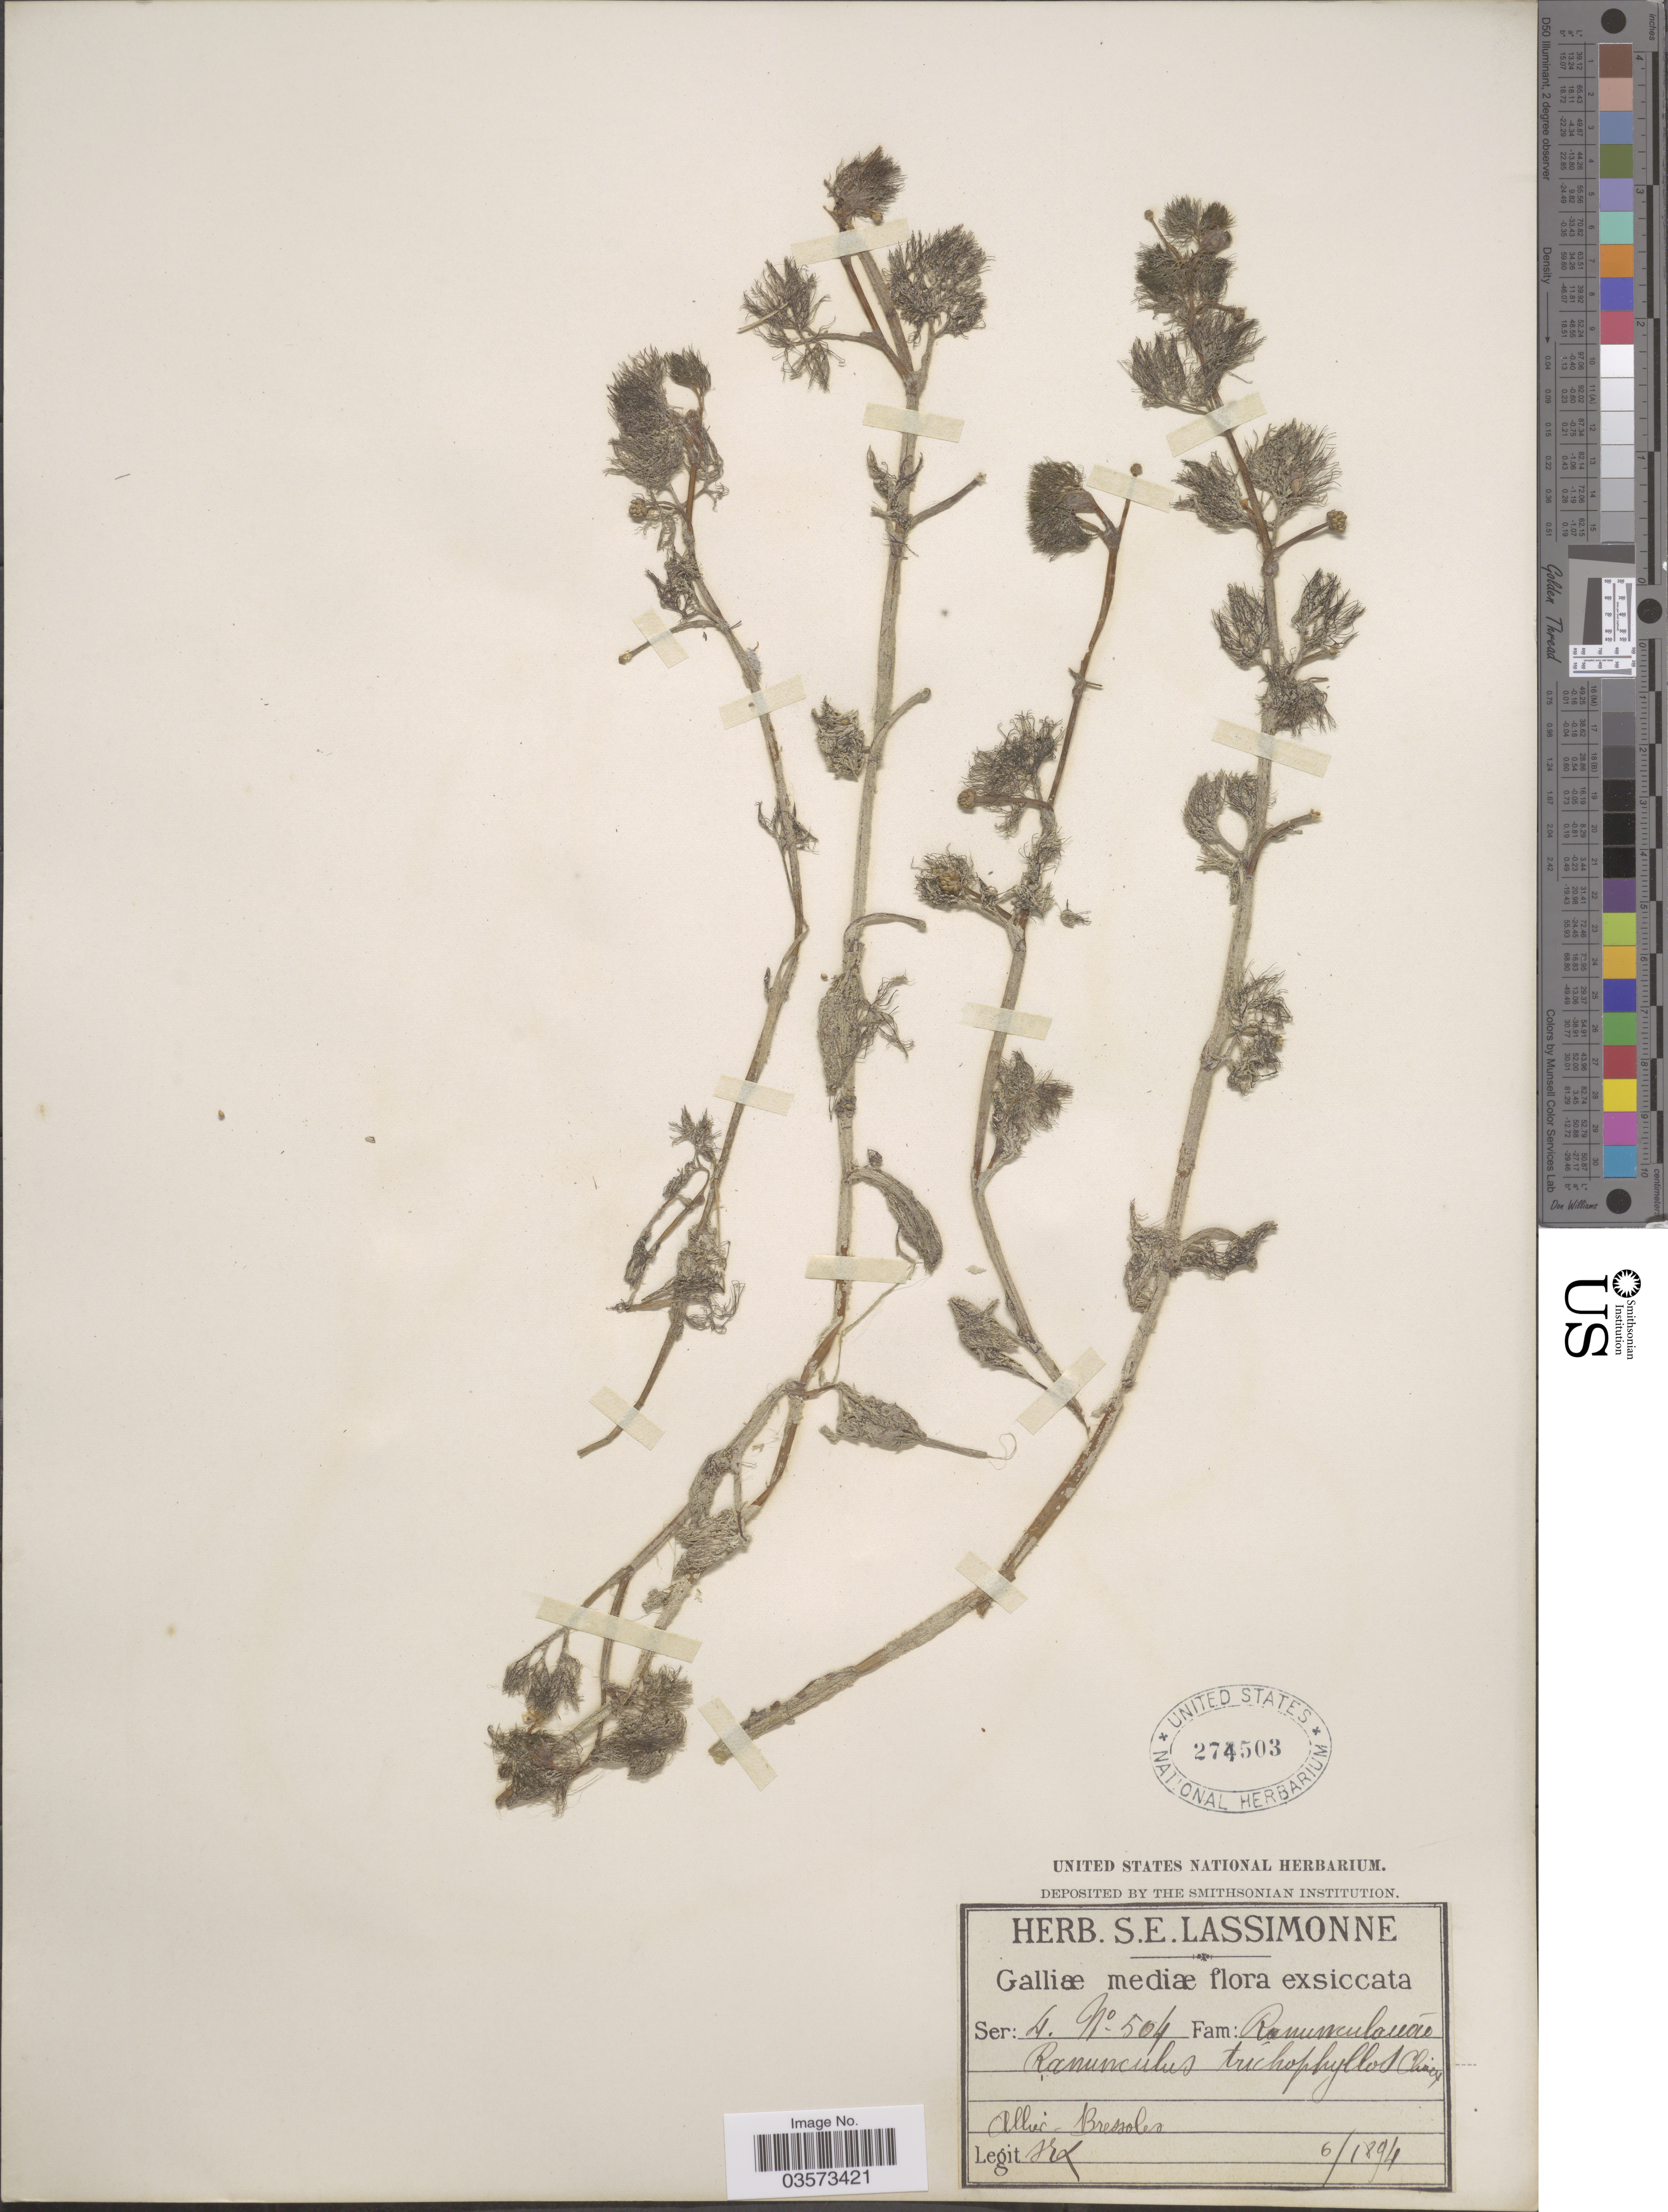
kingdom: Plantae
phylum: Tracheophyta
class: Magnoliopsida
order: Ranunculales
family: Ranunculaceae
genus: Ranunculus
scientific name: Ranunculus aquatilis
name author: L.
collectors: S. Lassimonne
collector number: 504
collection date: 1894-06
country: France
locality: Galliæ mediæ. Allier Bressoles.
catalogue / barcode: US 274503